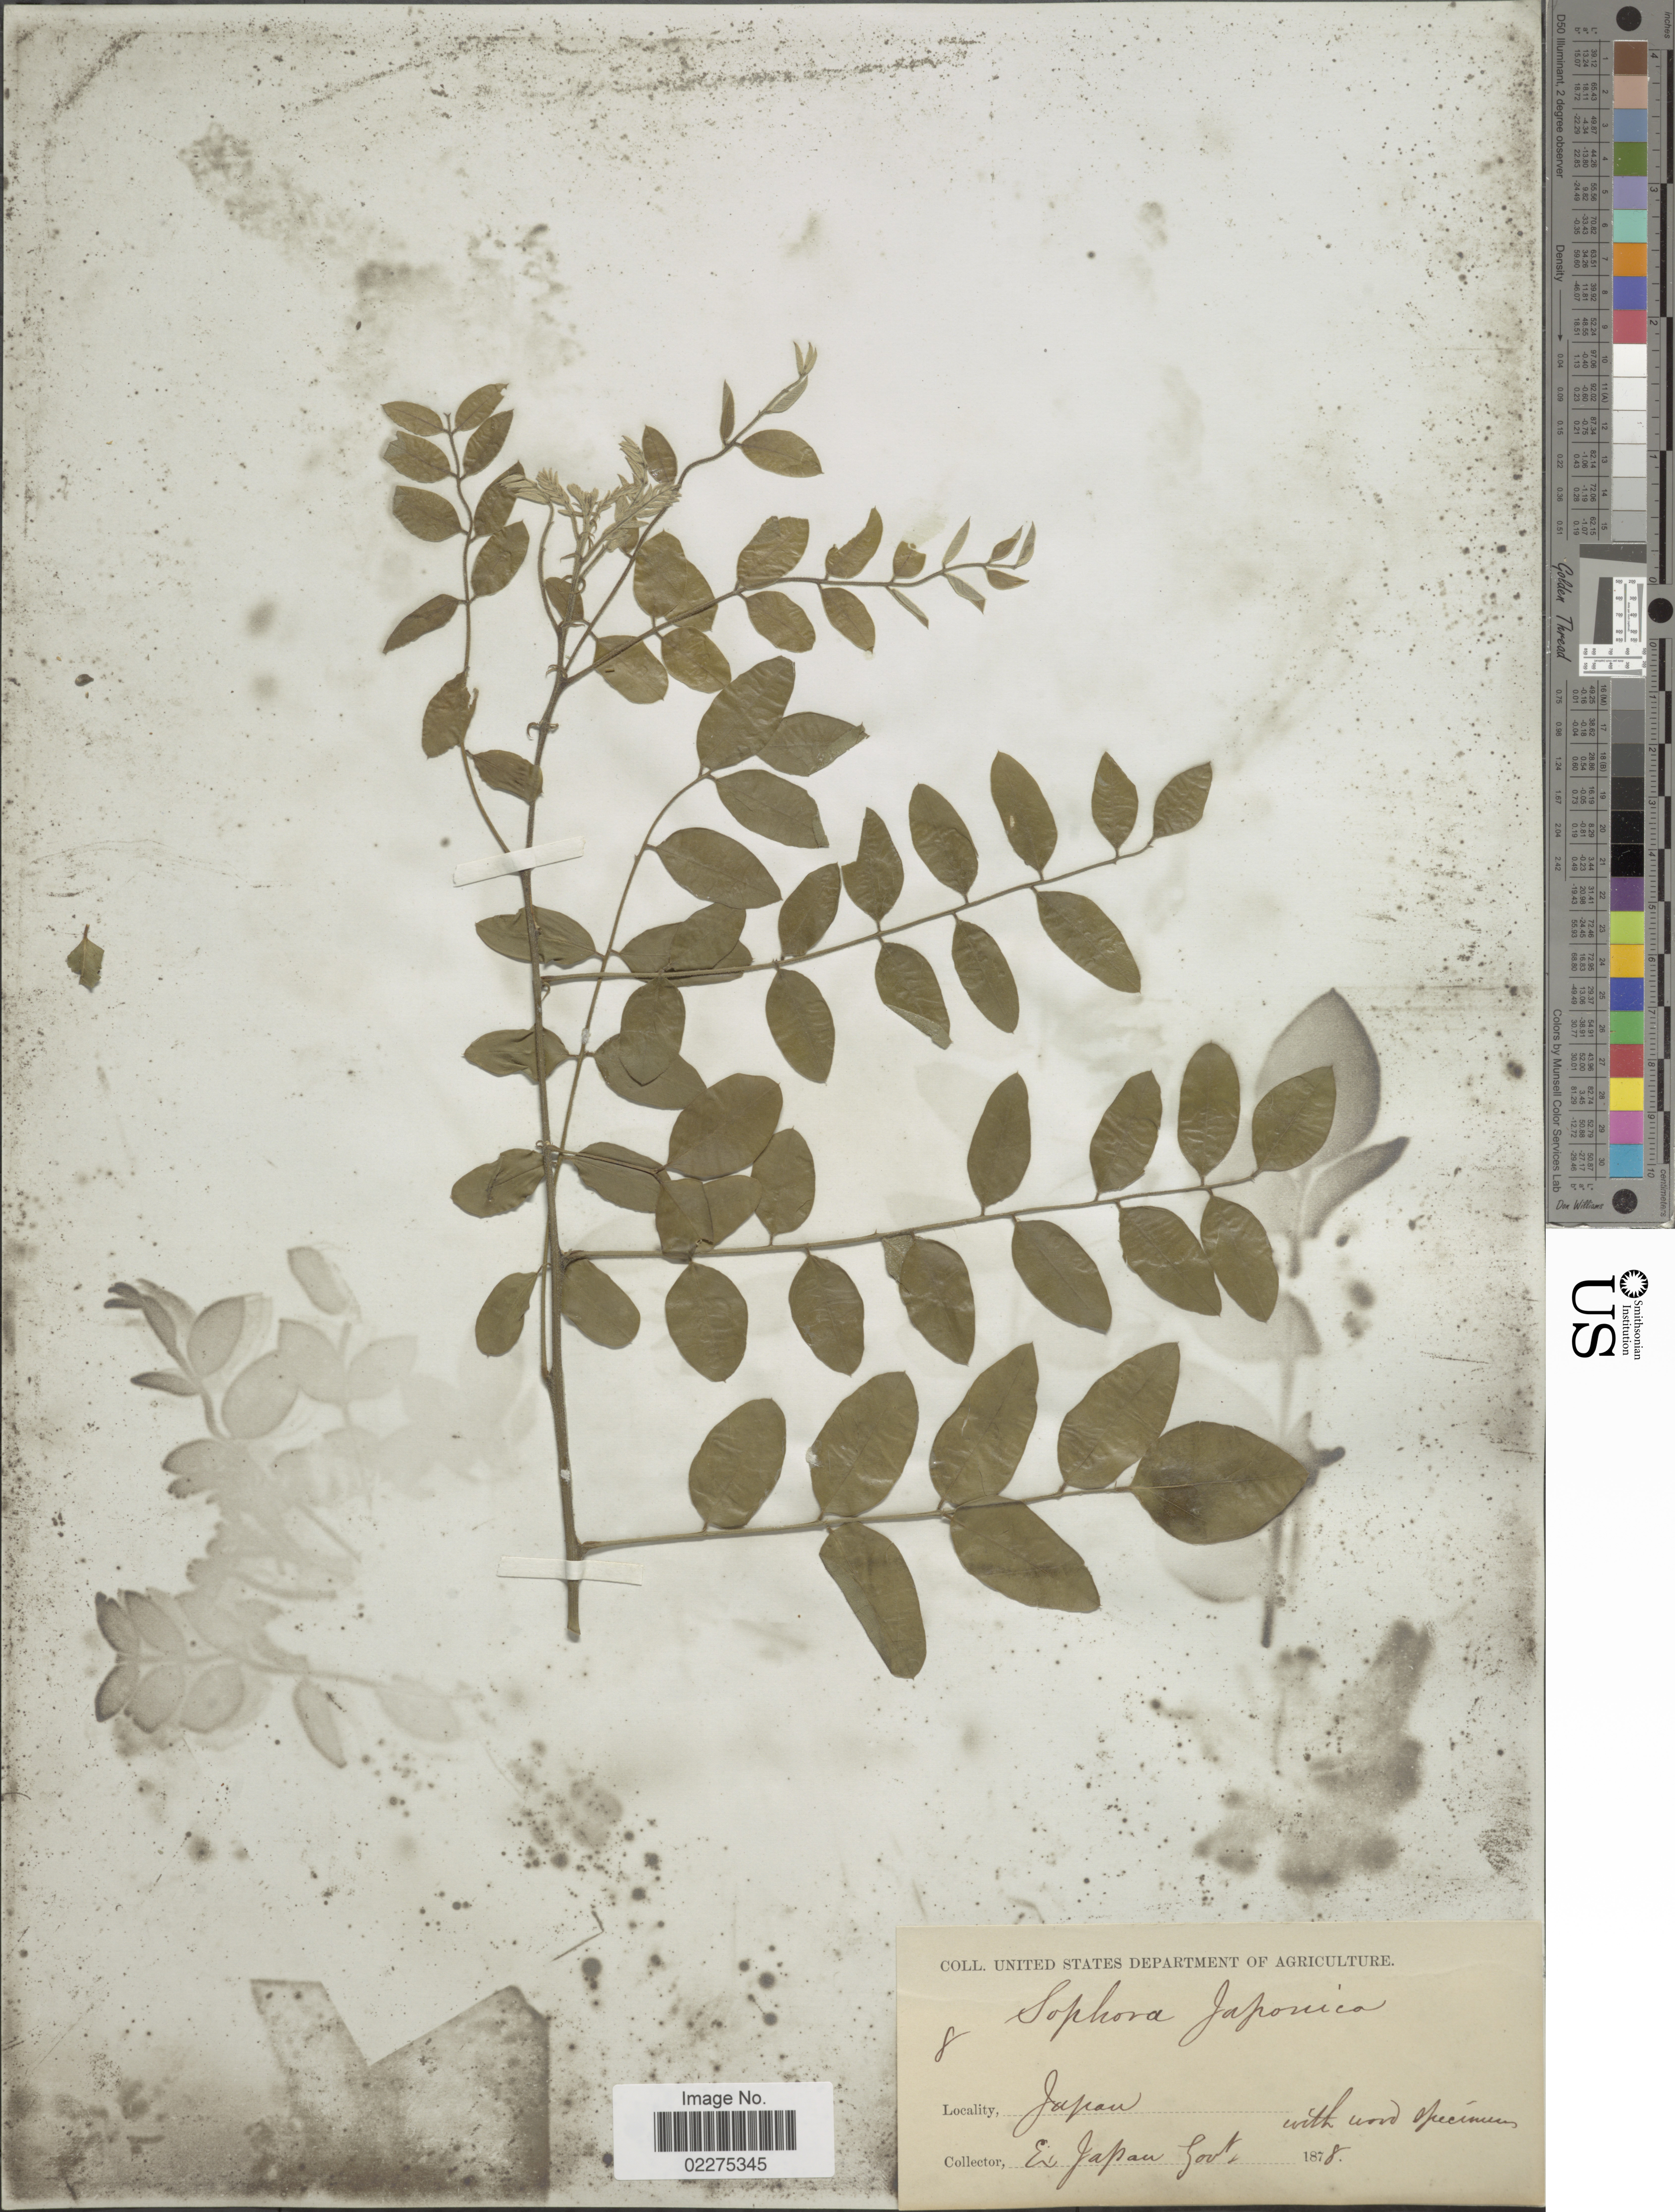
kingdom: Plantae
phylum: Tracheophyta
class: Magnoliopsida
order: Fabales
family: Fabaceae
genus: Sophora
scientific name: Sophora japonica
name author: L.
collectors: U.S. Department of Agriculture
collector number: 8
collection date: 1878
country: Japan